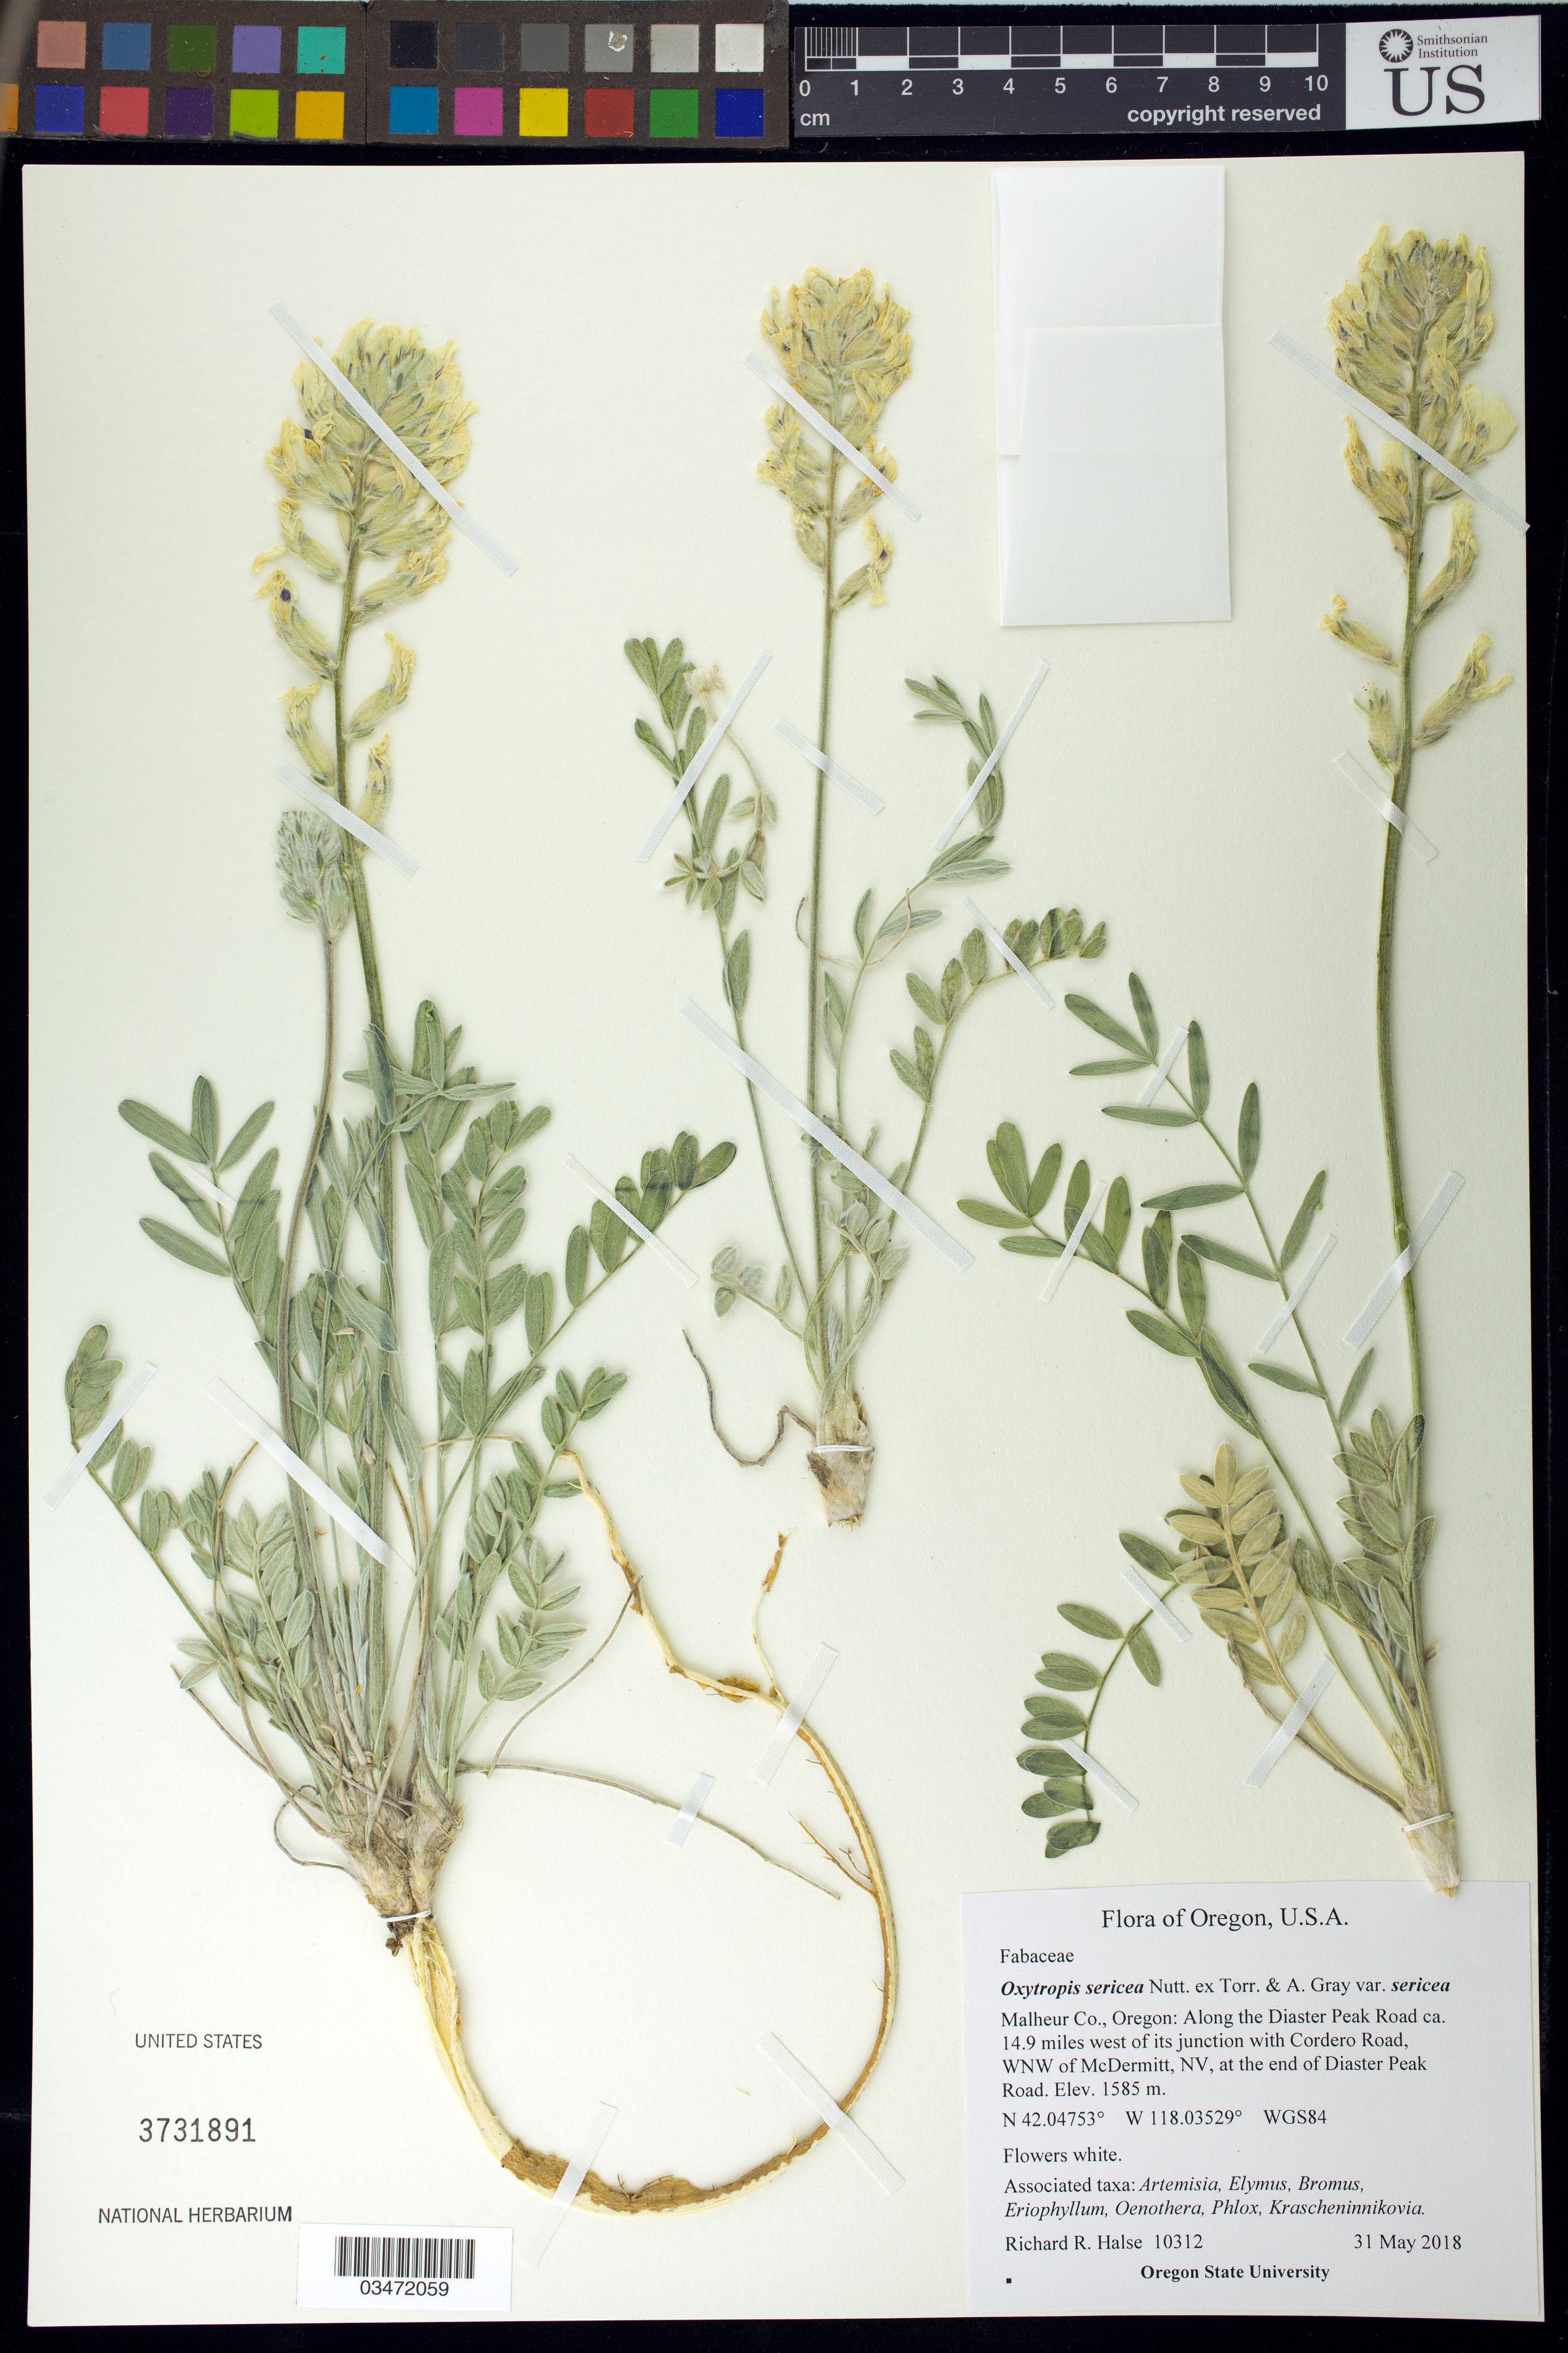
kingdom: Plantae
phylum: Tracheophyta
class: Magnoliopsida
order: Fabales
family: Fabaceae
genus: Oxytropis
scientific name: Oxytropis sericea var. sericea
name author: Nutt.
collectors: R. Halse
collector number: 10312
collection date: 2018-05-31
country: United States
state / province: Oregon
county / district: Malheur County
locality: Diaster Peak Road, ca. 14.9 miles W of its junction with Cordero Road, WNW of McDermitt, NV, at the end of Diaster Peak Road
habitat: Associated taxa: Artemisia, Elymus, Bromus, Eriophyllum, Oenothera, Phlox, Krascheninnikovia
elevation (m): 1585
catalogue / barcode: US 3731891